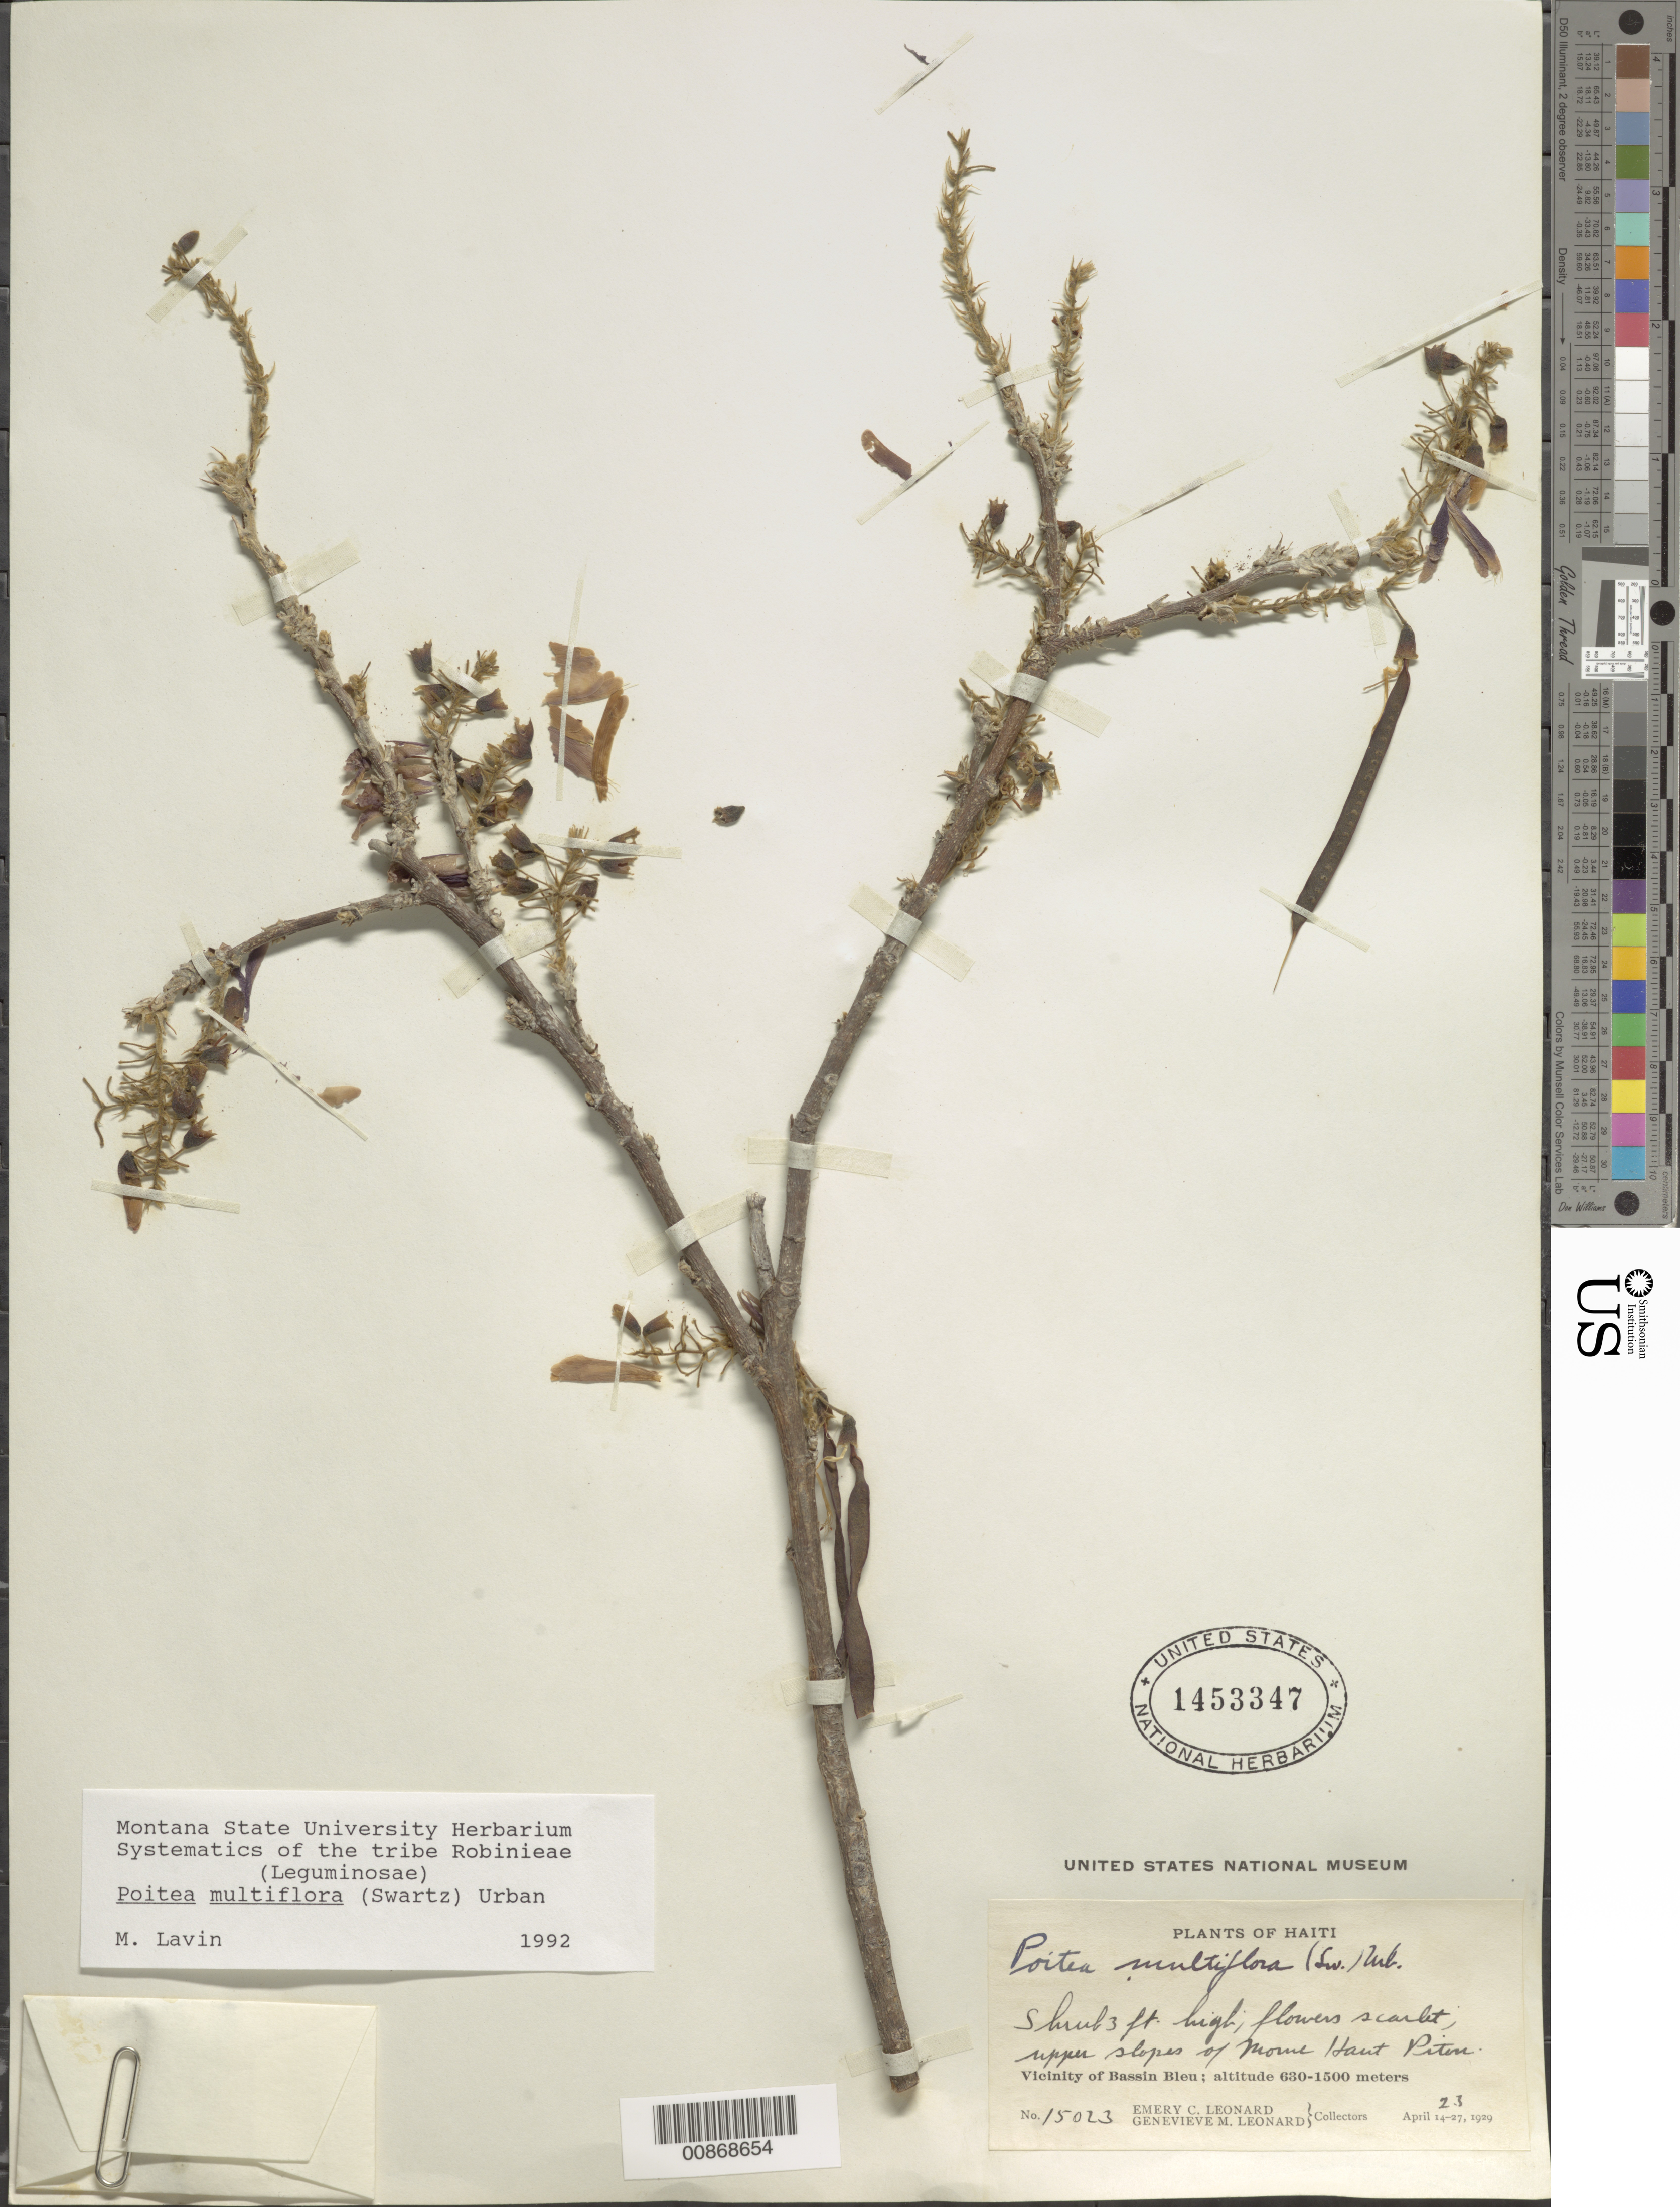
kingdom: Plantae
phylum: Tracheophyta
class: Magnoliopsida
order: Fabales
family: Fabaceae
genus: Poitea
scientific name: Poitea multiflora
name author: (Sw.) Urb.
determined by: Lavin, M.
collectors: E. C. Leonard & G. M. Leonard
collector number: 15023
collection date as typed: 23 Apr 1929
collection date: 1929-04-23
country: Haiti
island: Hispaniola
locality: Vicinity of Bassin Bleu. Upper slopes of Morne Haut Piton.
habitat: Upper slopes of Morne.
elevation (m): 630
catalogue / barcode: US 1453347